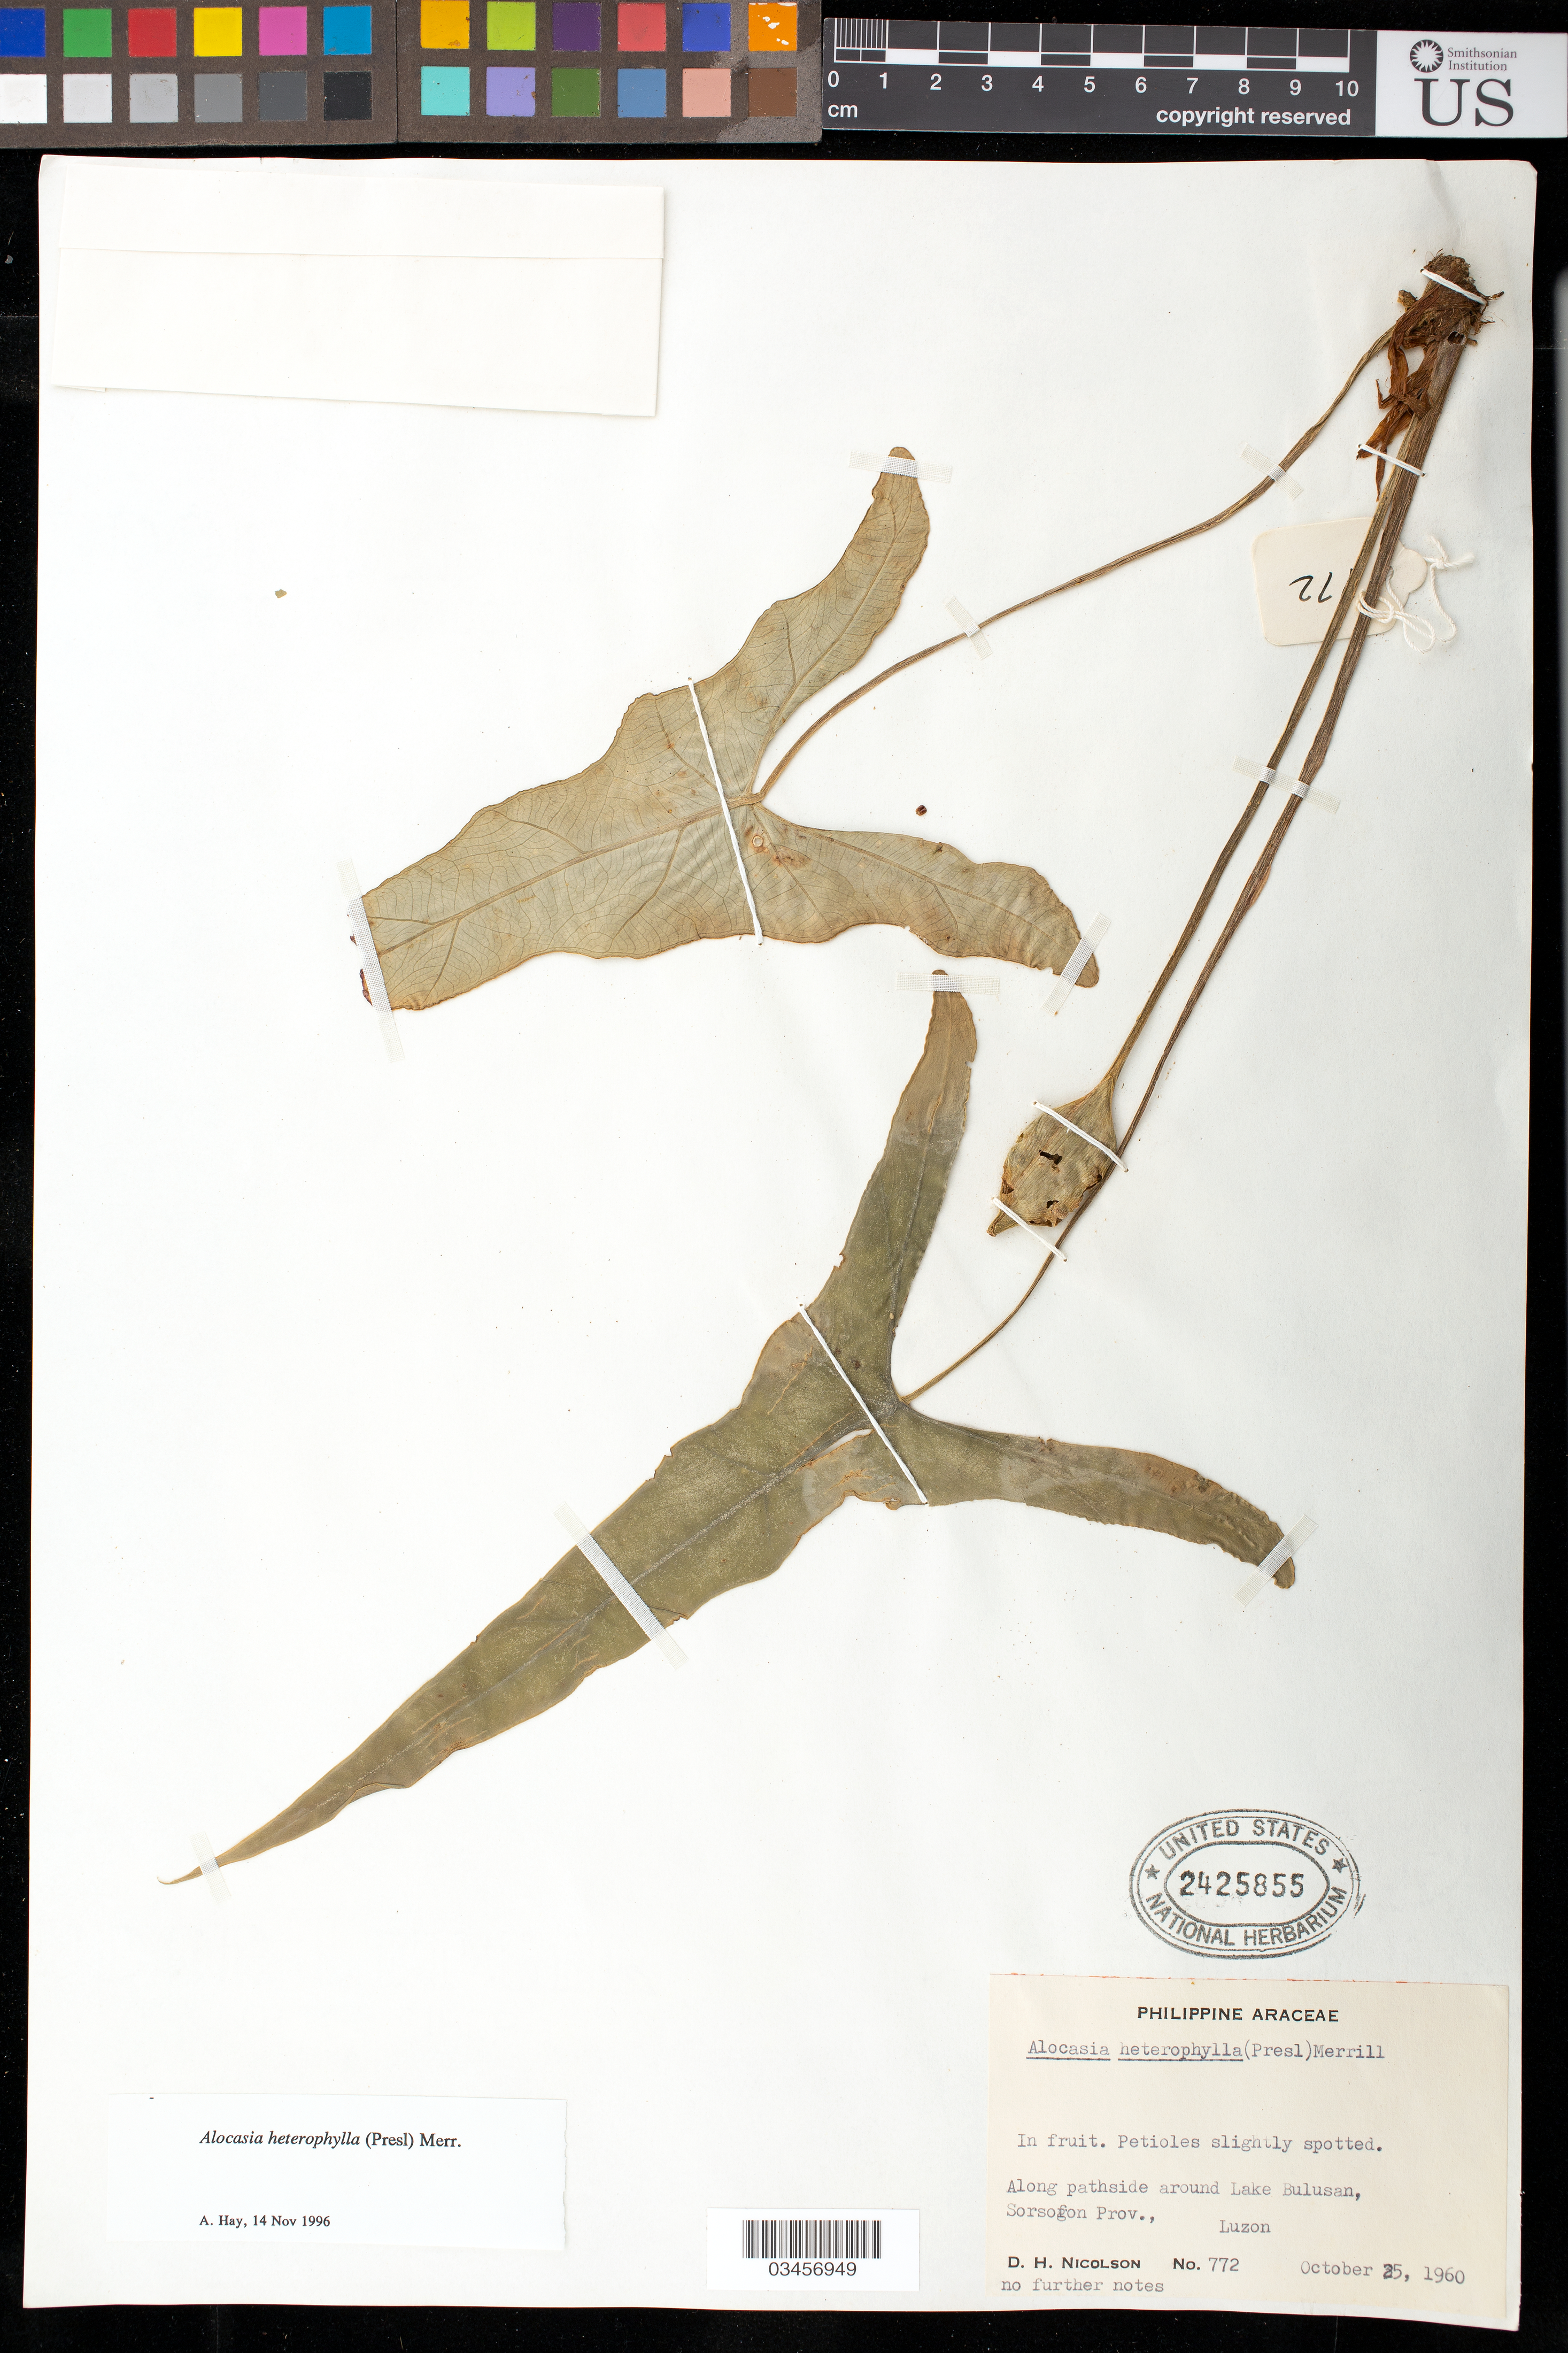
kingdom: Plantae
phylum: Tracheophyta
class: Liliopsida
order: Alismatales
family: Araceae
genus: Alocasia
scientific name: Alocasia heterophylla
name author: (C. Presl) Merr.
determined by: Hay, A.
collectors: D. H. Nicolson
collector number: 772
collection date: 1960-10-25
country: Philippines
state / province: Bicol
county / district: Sorsogon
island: Luzon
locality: Lake Bulusan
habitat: Along pathside around lake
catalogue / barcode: US 2425855